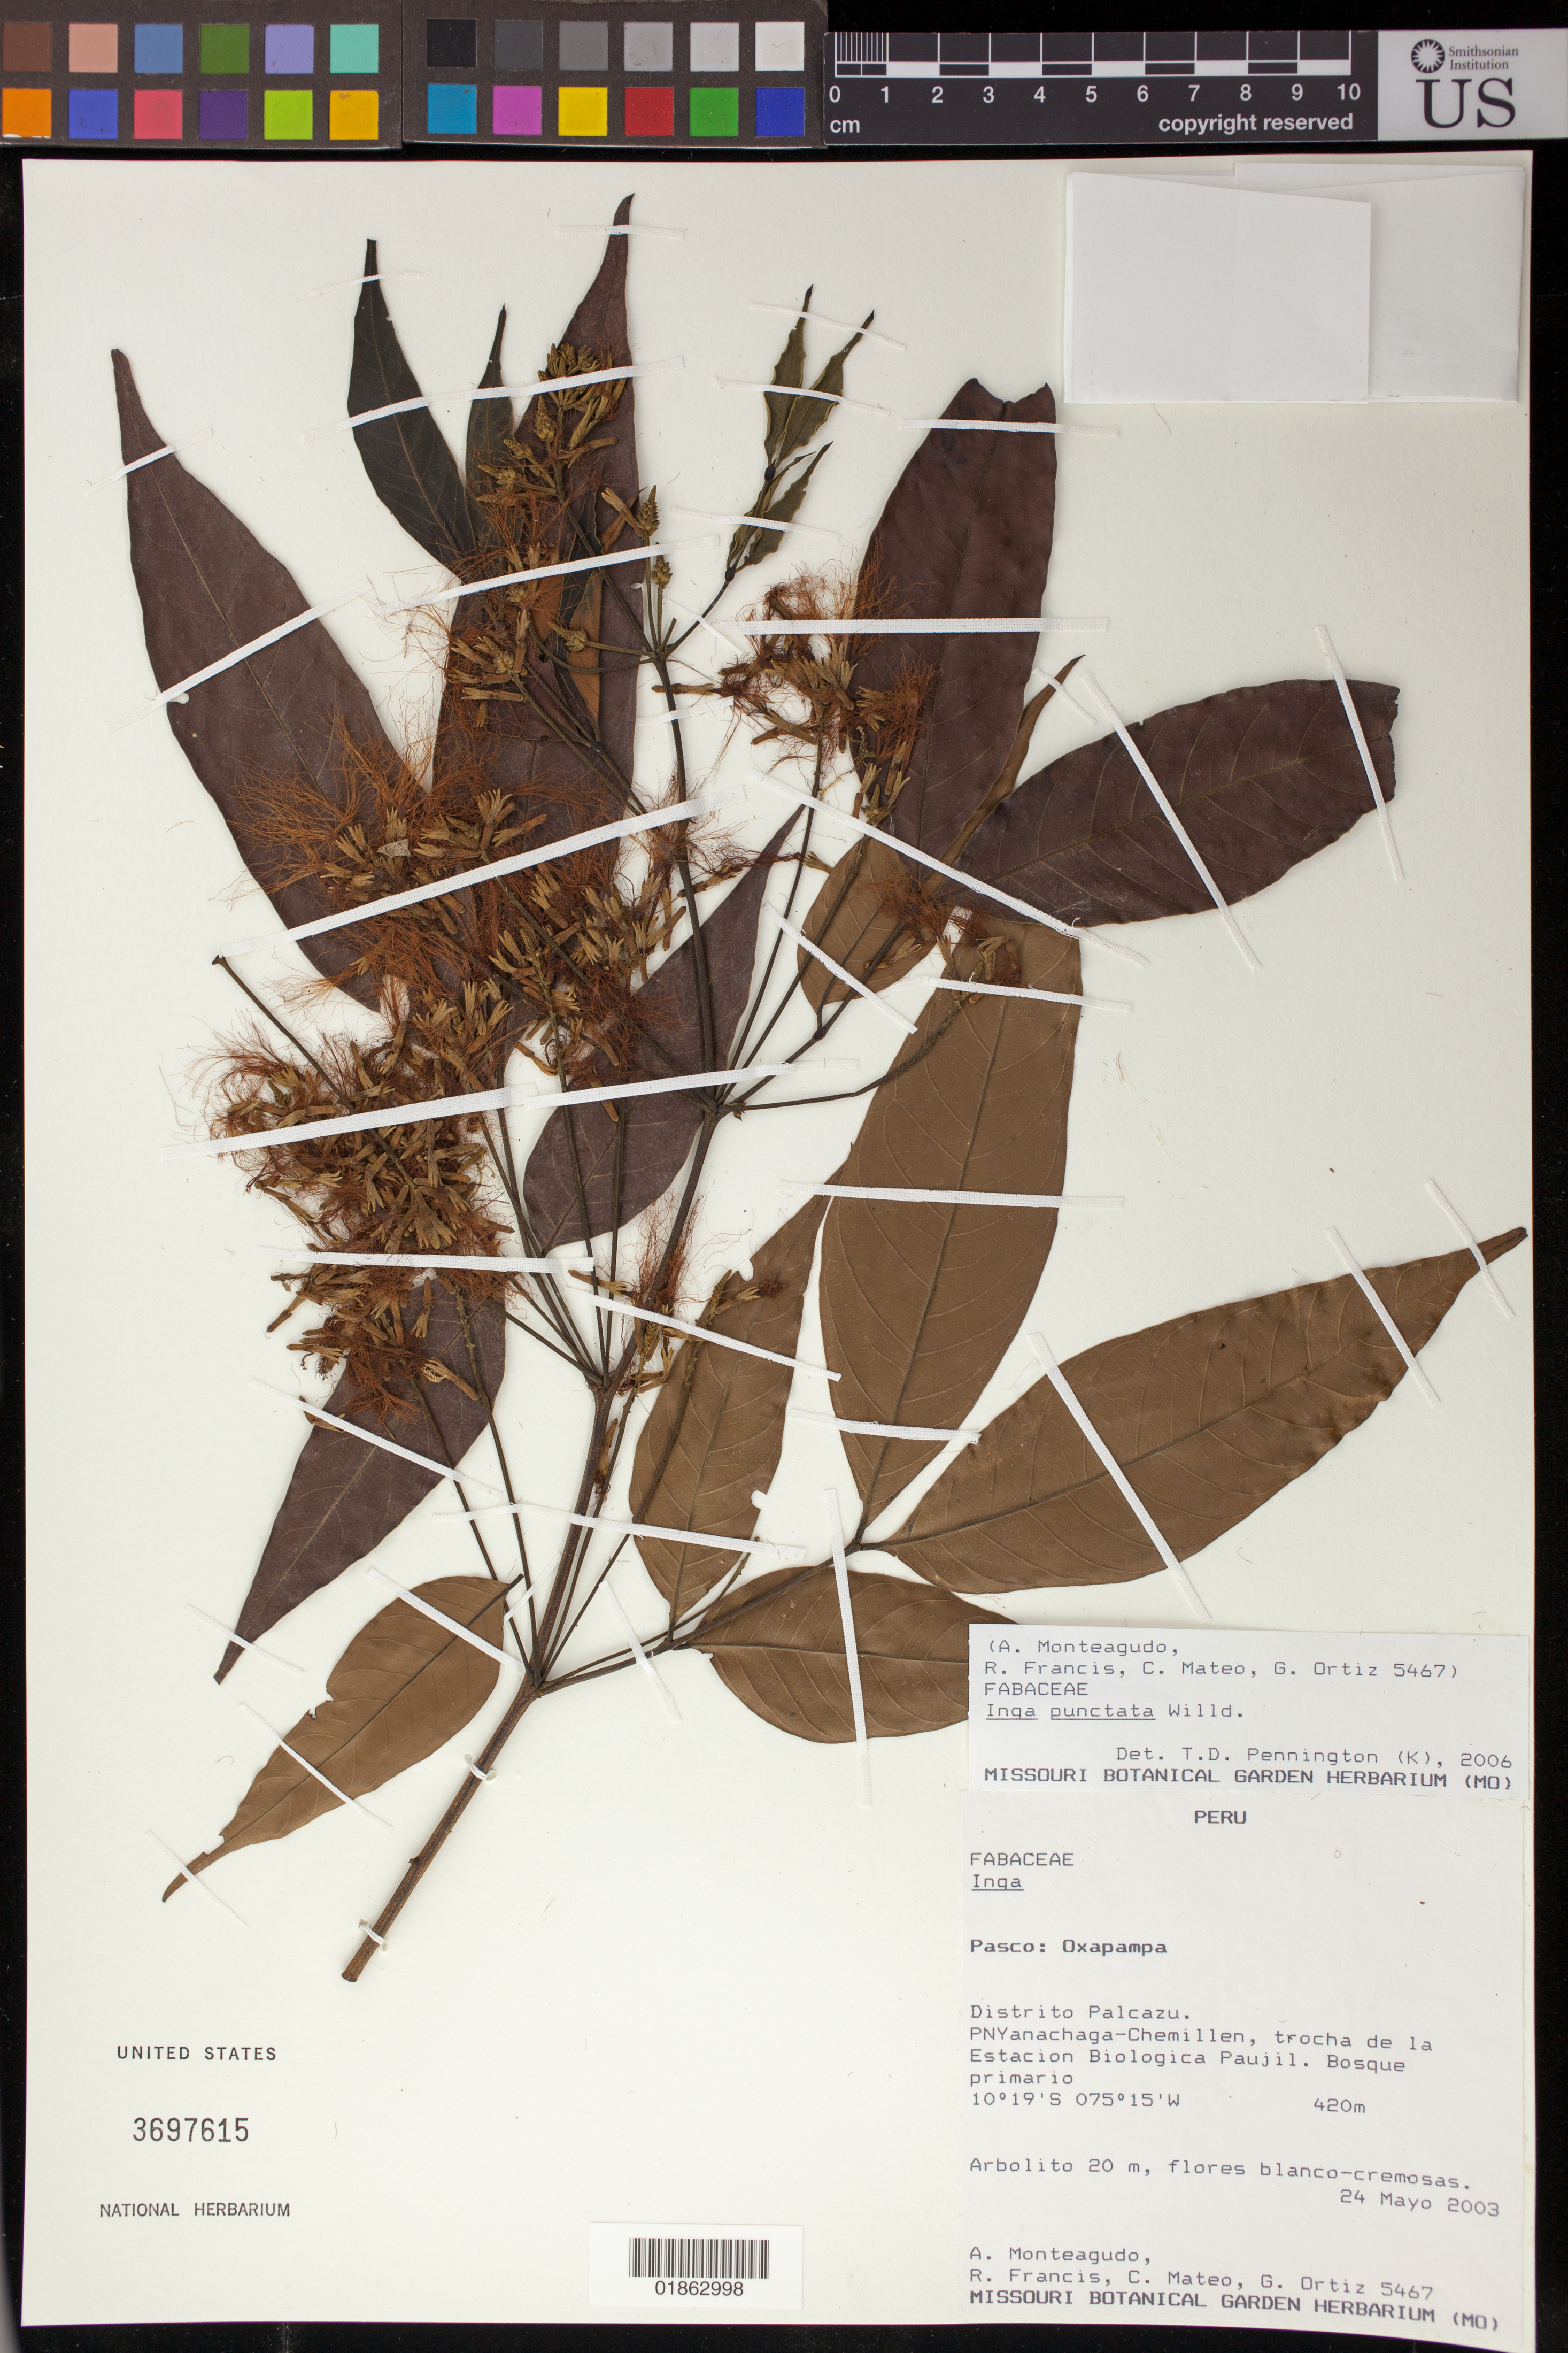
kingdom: Plantae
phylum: Tracheophyta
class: Magnoliopsida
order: Fabales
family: Fabaceae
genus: Inga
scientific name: Inga punctata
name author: Willd.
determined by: Pennington, T. D., (K)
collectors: A. Monteagudo, R. Francis, C. Mateo & G. Ortiz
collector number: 5467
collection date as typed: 24 May 2003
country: Peru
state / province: Pasco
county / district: Oxapampa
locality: Distrito Palcazu, PNYanachaga-Chemillen, trocha de la Estacion Biologica Paujil.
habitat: Bosque primario.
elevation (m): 420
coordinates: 10 19 S, 75 15 W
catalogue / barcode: US 3697615